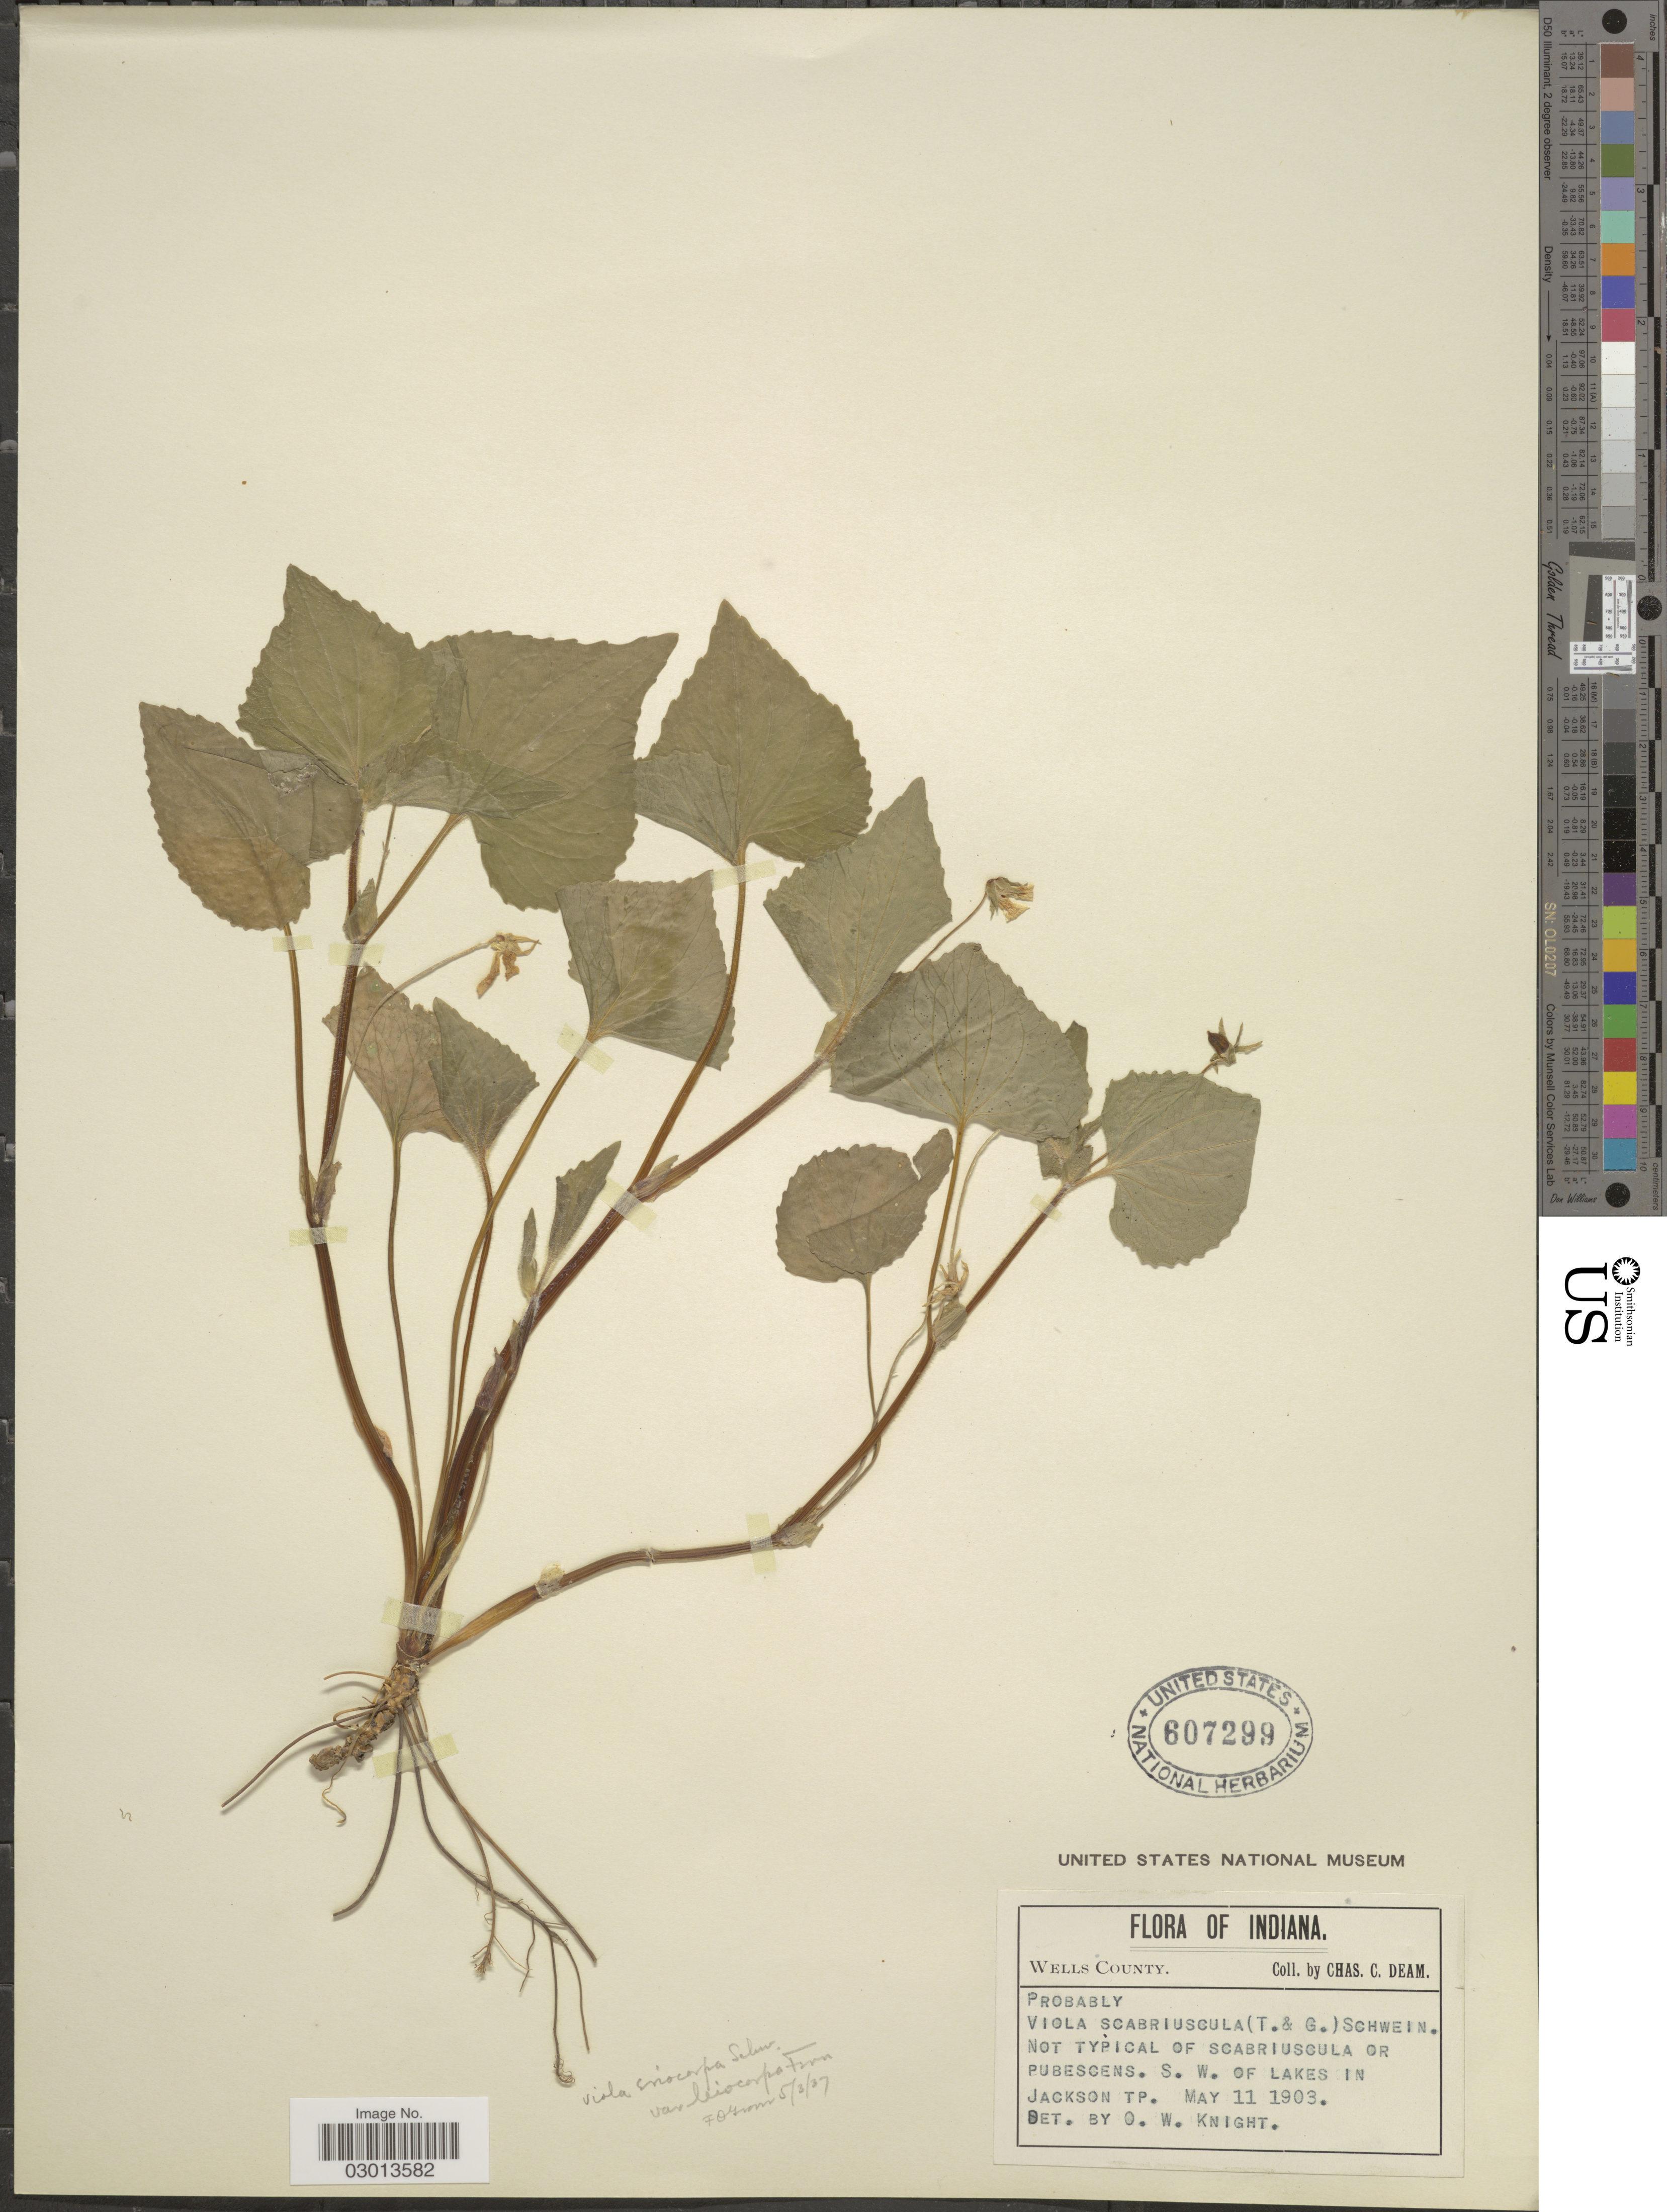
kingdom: Plantae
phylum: Tracheophyta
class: Magnoliopsida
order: Malpighiales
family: Violaceae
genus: Viola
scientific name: Viola pensylvanica var. leiocarpa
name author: (Fernald & Wiegand) Fernald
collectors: C. C. Deam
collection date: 1903-05-11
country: United States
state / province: Indiana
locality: Wells County. S.W. of lakes in Jackson Tp.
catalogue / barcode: US 607299